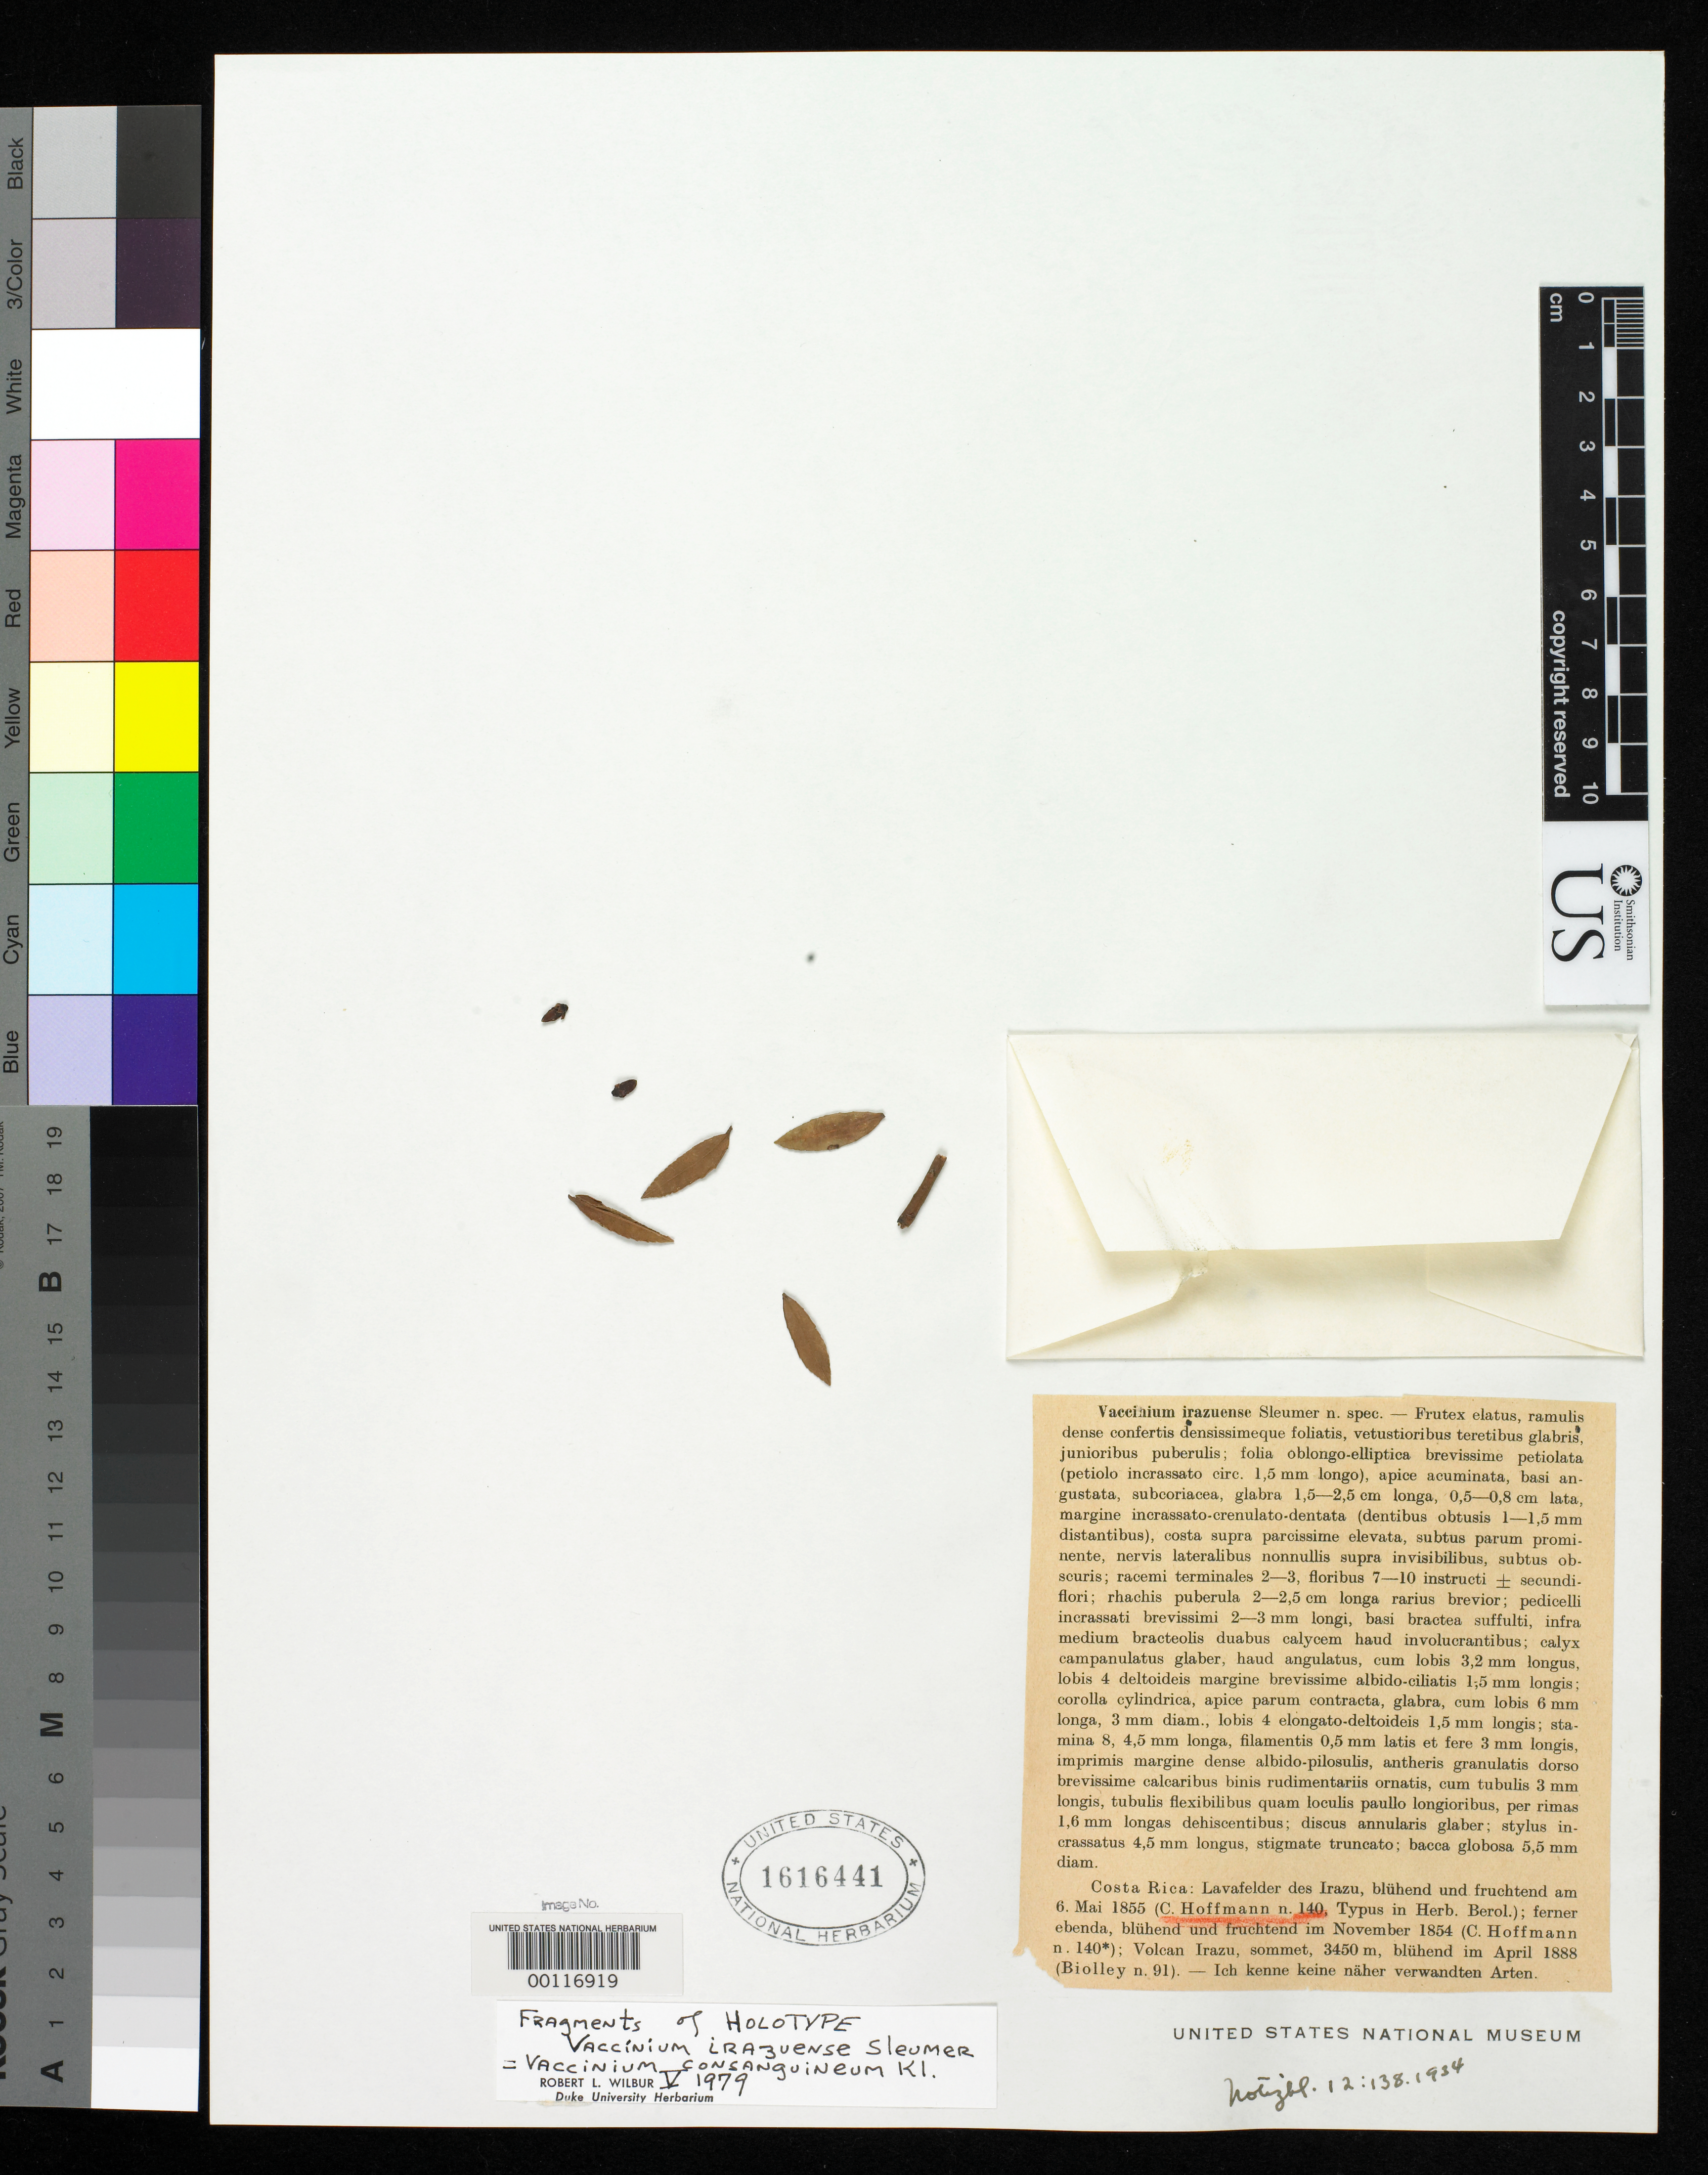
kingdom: Plantae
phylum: Tracheophyta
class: Magnoliopsida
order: Ericales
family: Ericaceae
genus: Vaccinium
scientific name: Vaccinium irazuense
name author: Sleumer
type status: Type Fragment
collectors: C. Hoffmann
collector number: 140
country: Costa Rica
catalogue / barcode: US 1616441